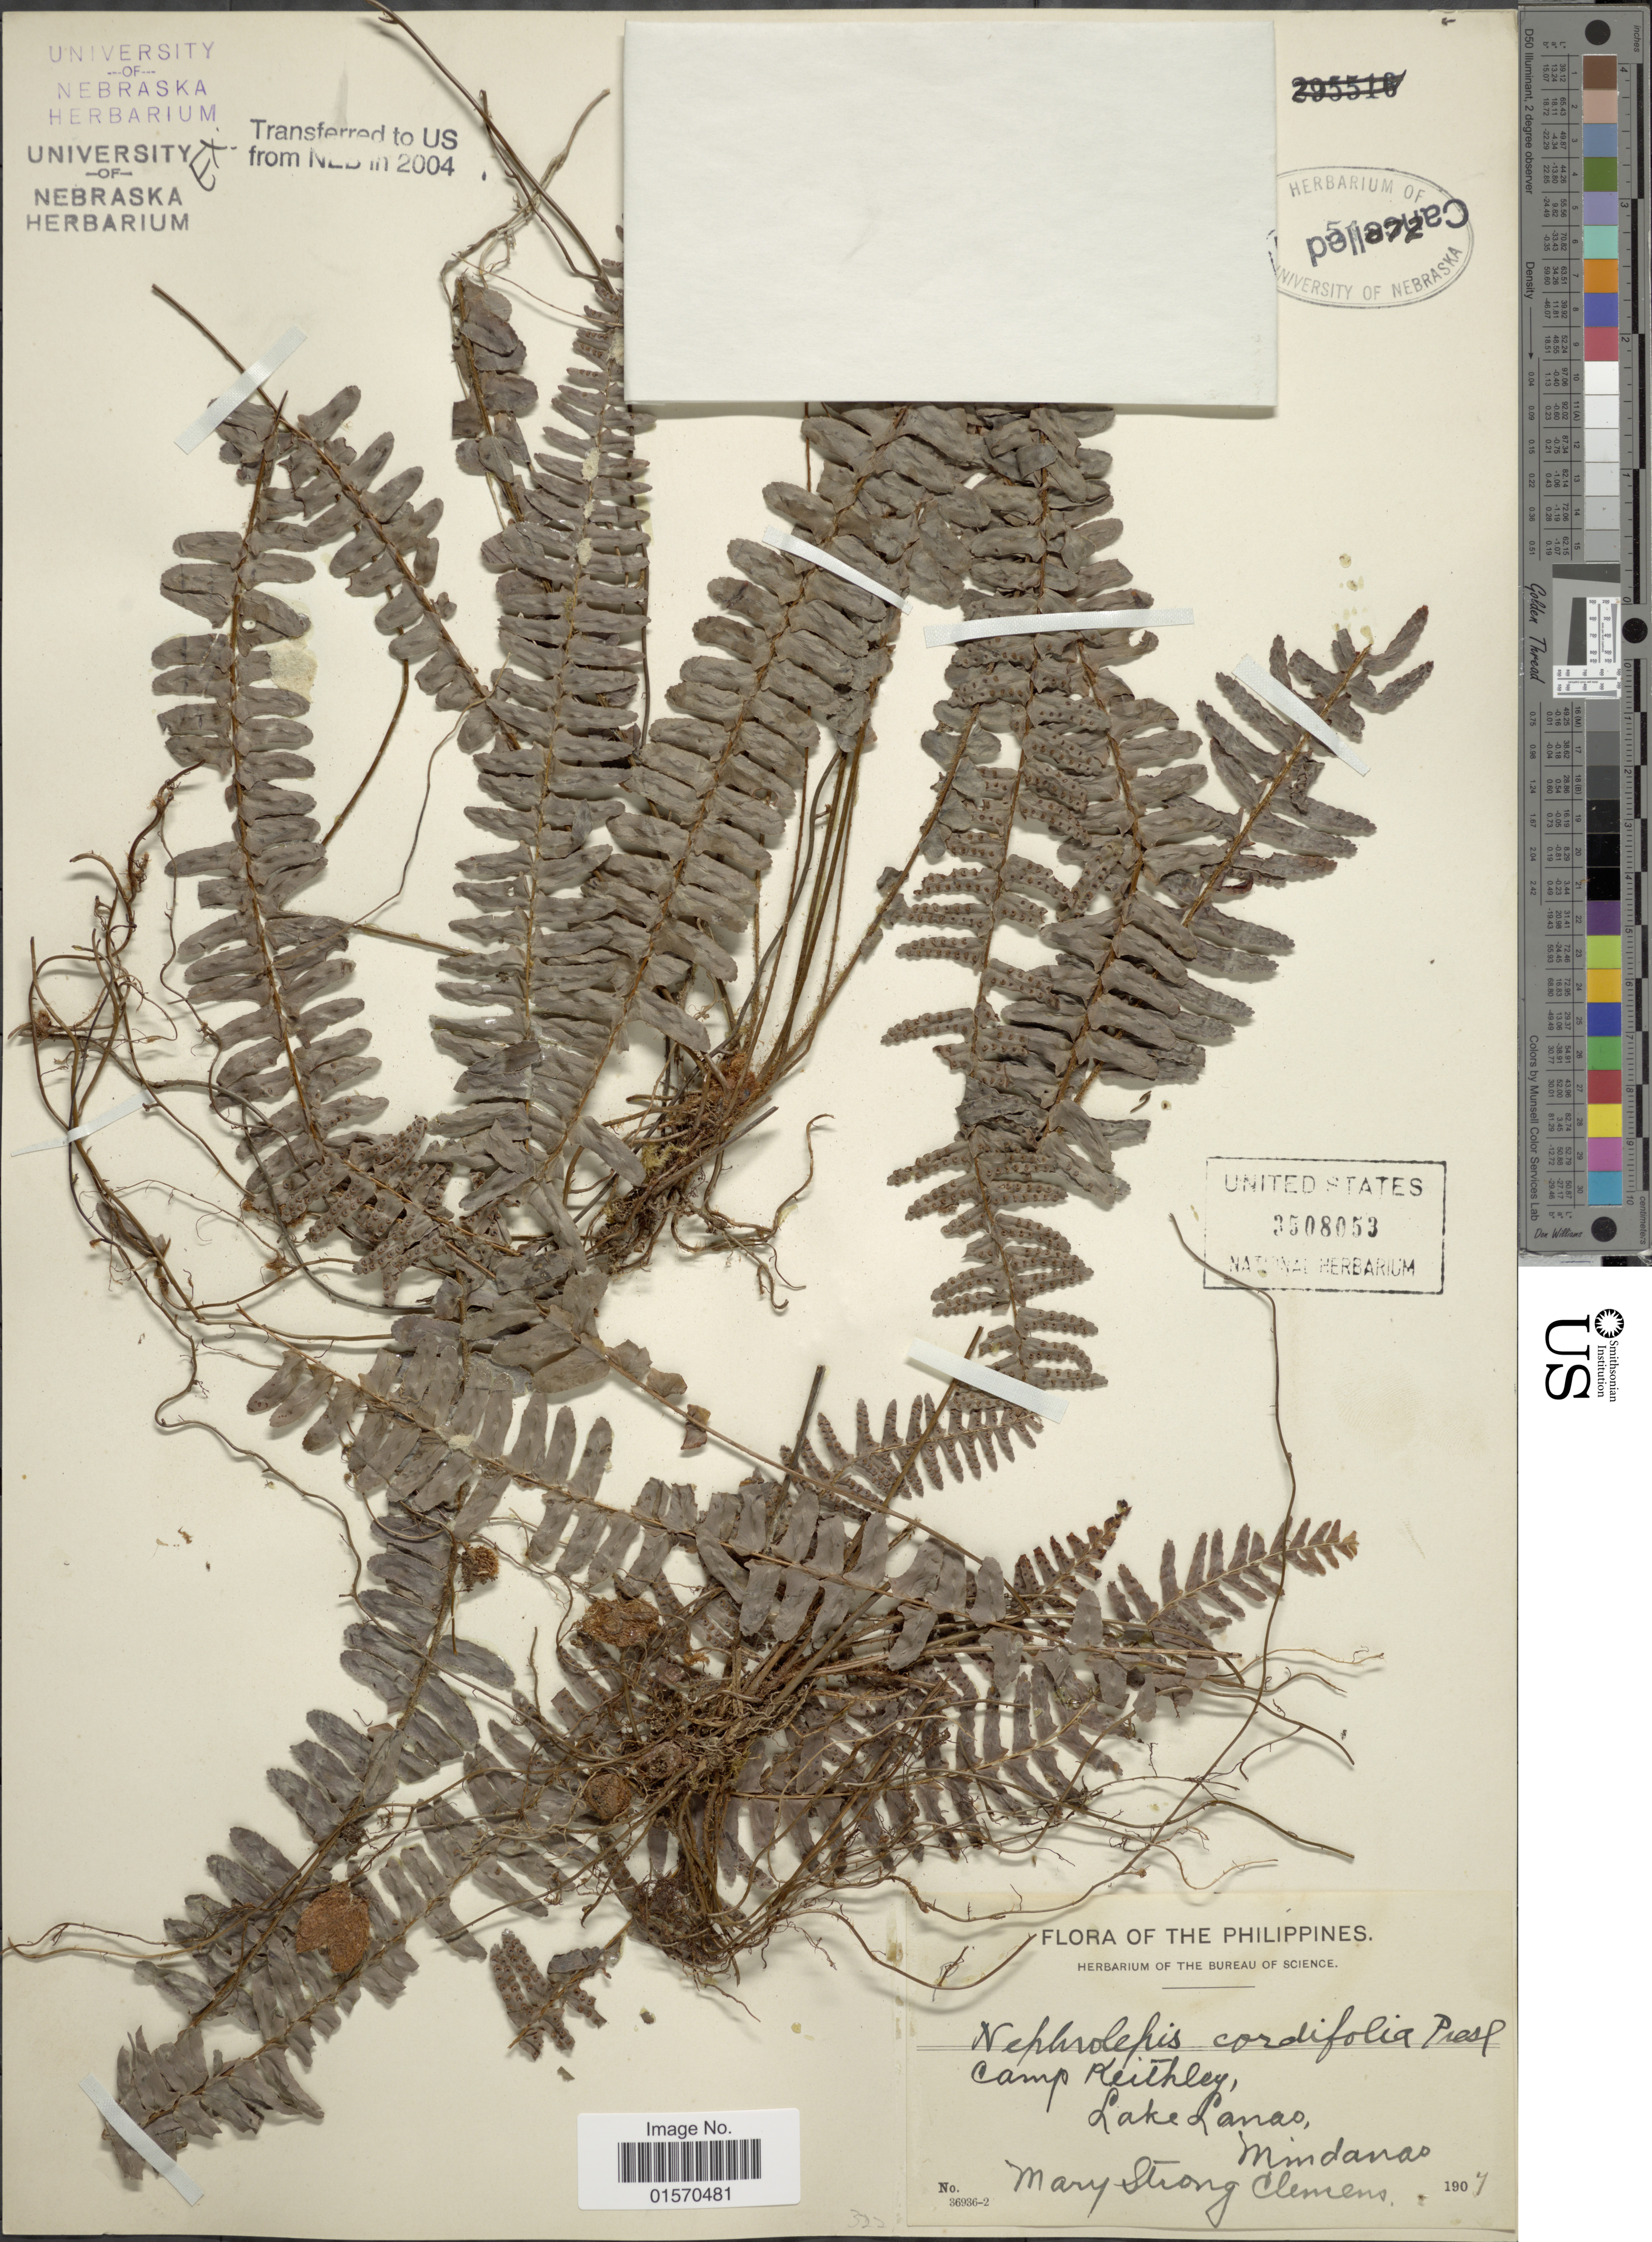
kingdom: Plantae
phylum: Tracheophyta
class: Polypodiopsida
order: Polypodiales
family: Nephrolepidaceae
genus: Nephrolepis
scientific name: Nephrolepis cordifolia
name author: (L.) C. Presl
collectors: M. S. Clemens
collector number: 36936-2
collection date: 1907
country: Philippines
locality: Camp Keithley, Lake Lanao, Mindanao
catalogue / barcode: US 3508053